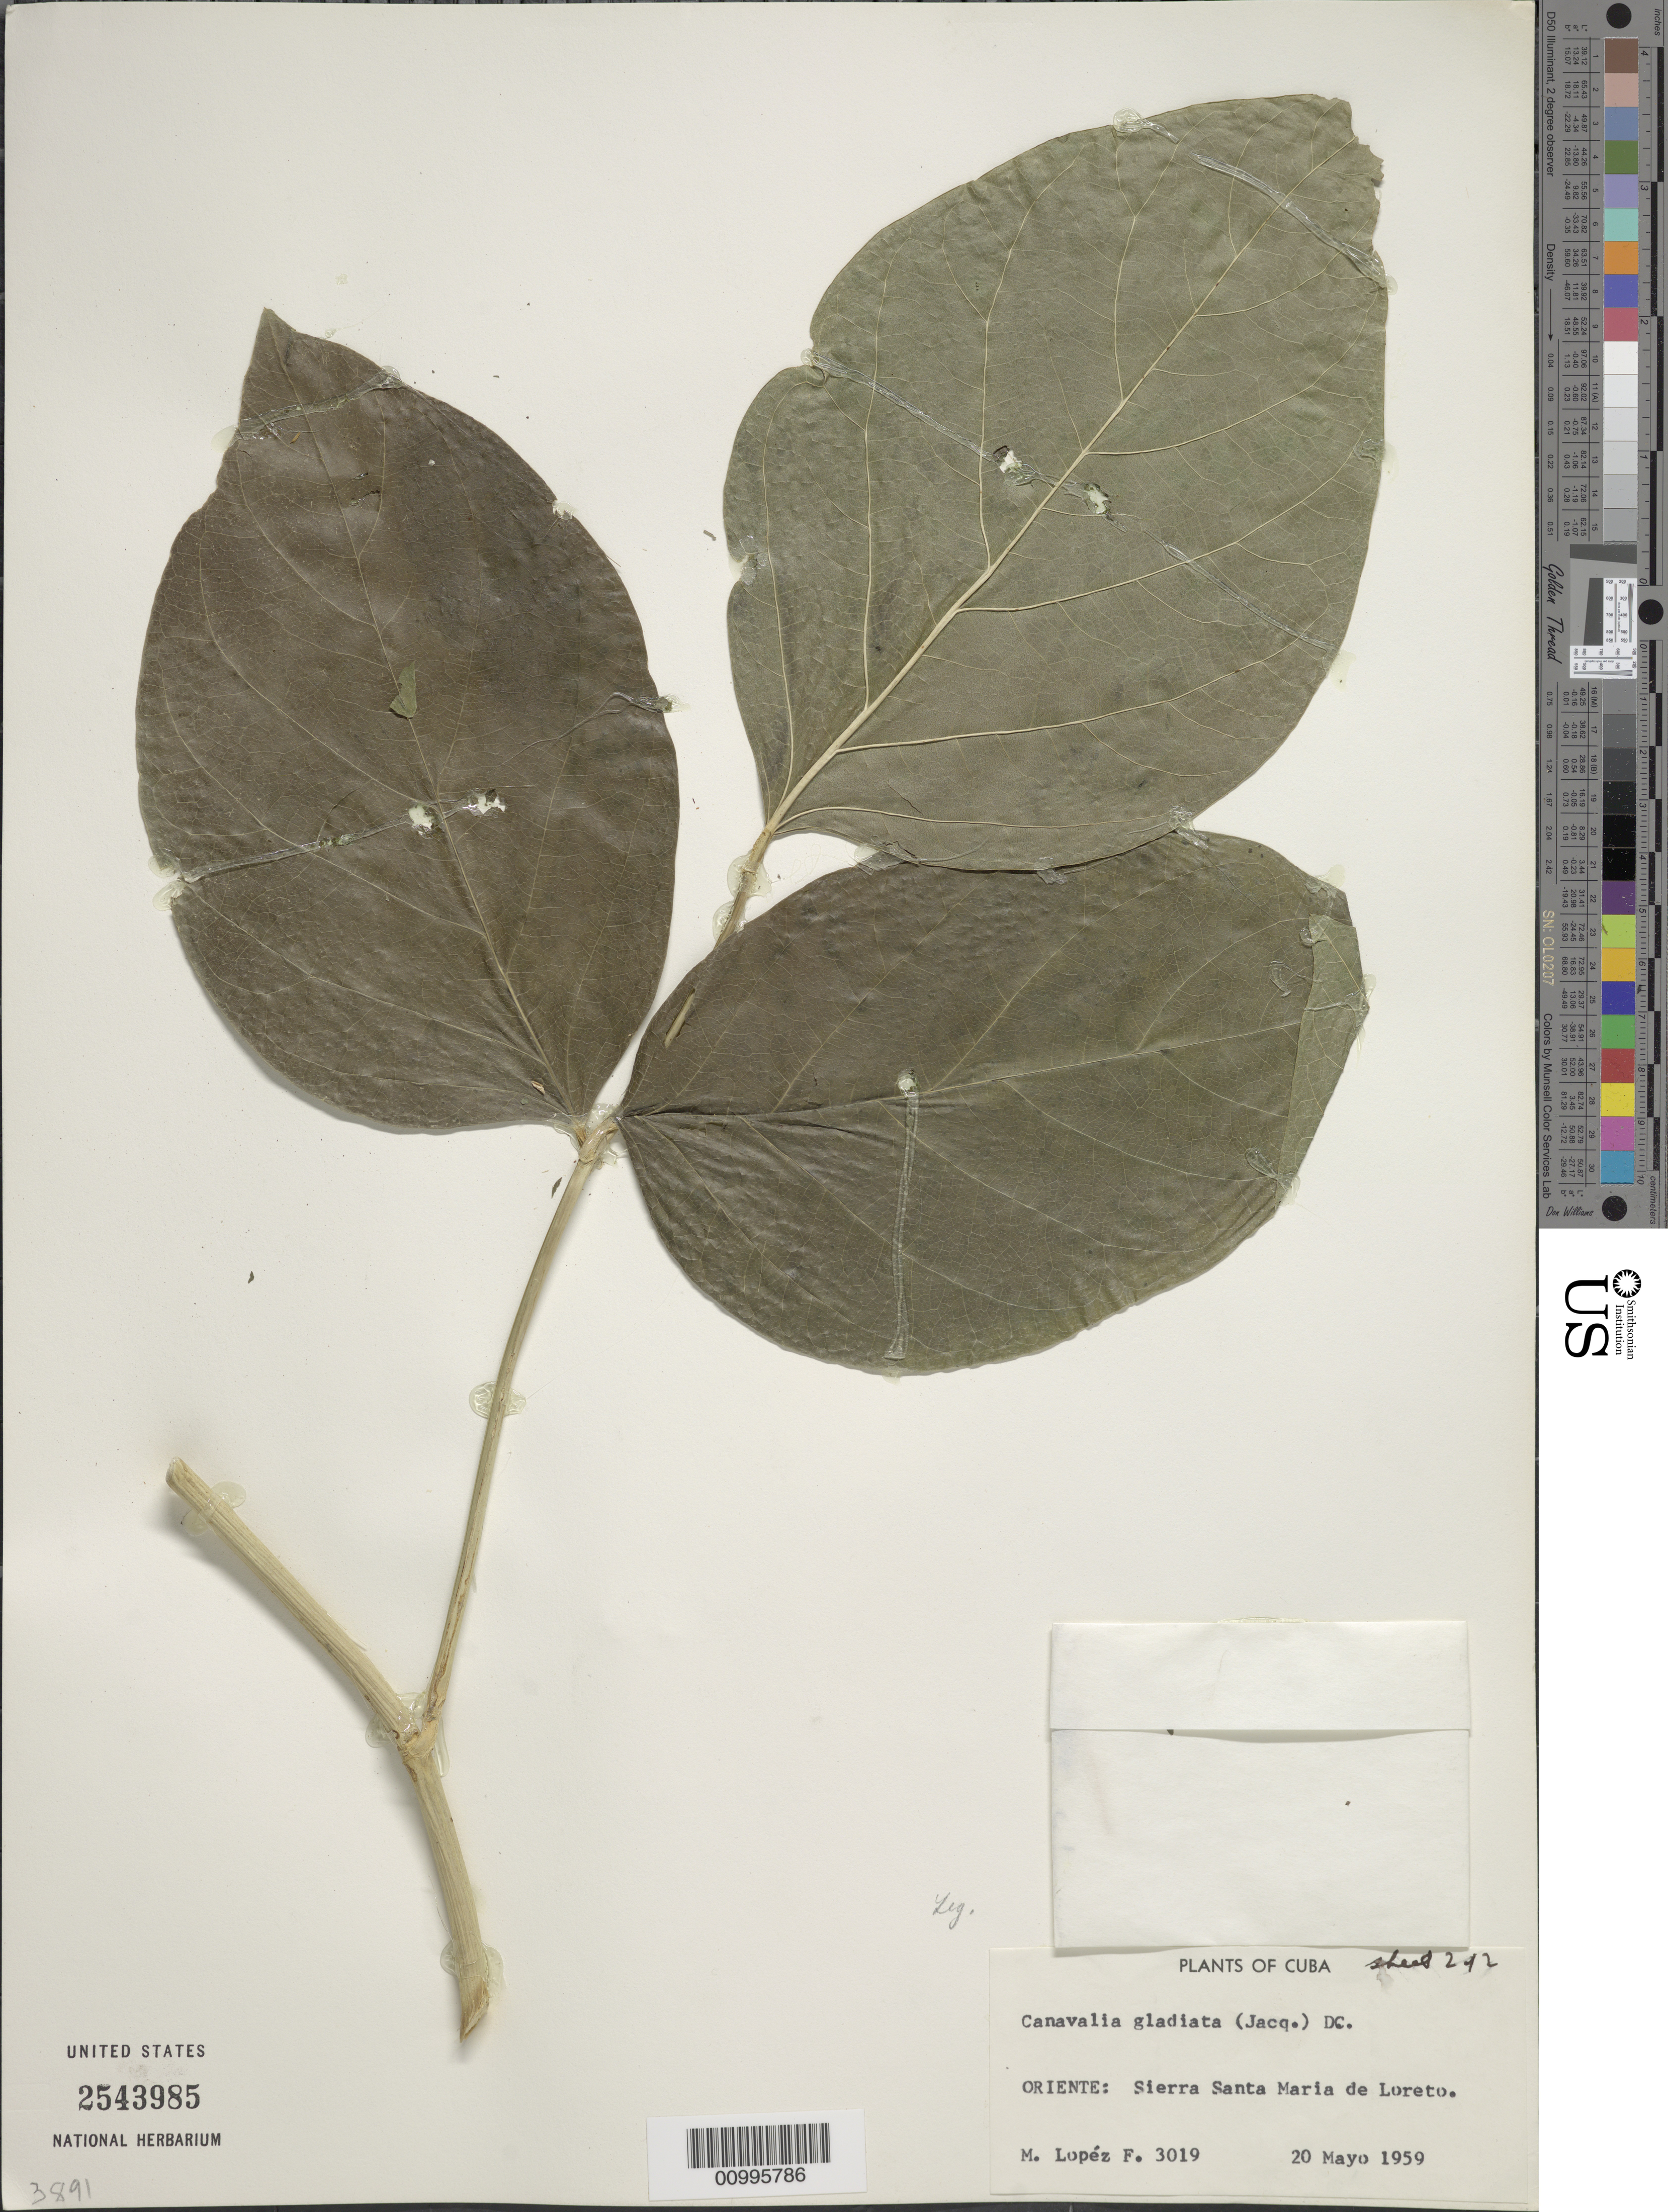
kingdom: Plantae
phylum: Tracheophyta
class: Magnoliopsida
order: Fabales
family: Fabaceae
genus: Canavalia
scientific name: Canavalia gladiata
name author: (Jacq.) DC.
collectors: M. López Figueiras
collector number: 3019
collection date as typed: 20 May 1959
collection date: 1959-05-20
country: Cuba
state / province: Oriente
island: Cuba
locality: Sierra Santa Maria de Loreto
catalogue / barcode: US 2543985